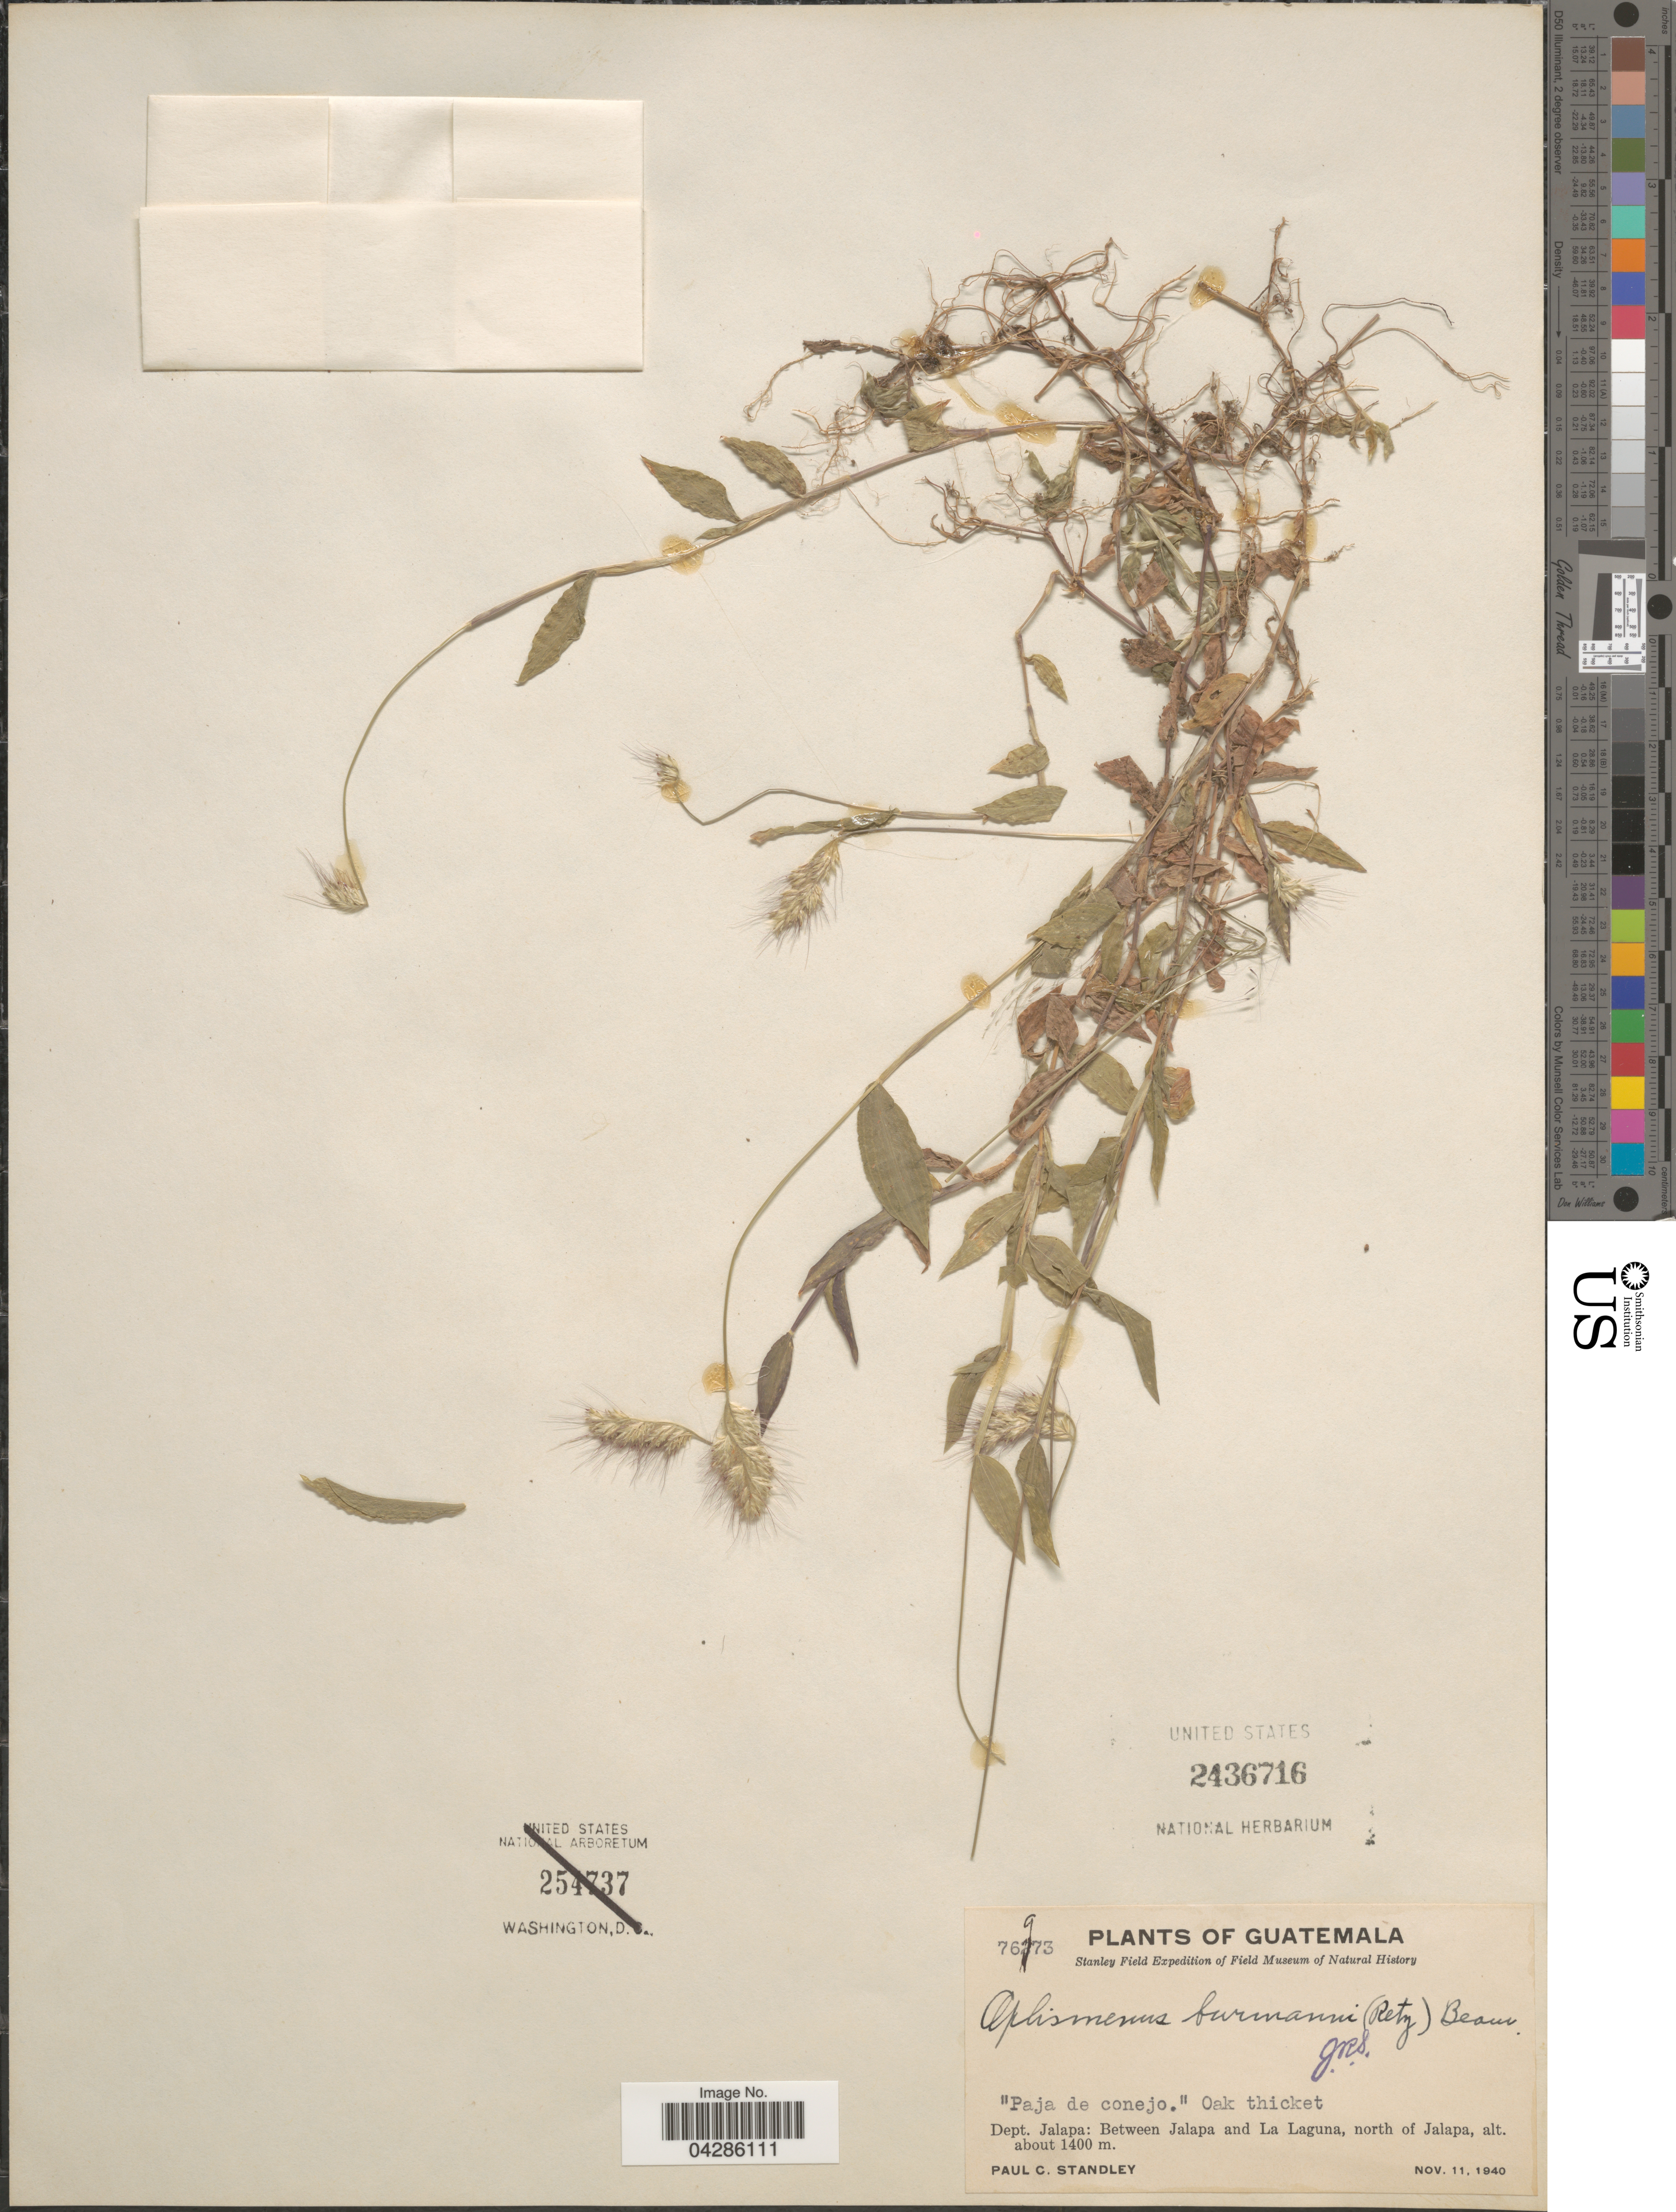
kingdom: Plantae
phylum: Tracheophyta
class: Liliopsida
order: Poales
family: Poaceae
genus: Oplismenus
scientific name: Oplismenus burmannii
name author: (Retz.) P. Beauv.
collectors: P. C. Standley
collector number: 76973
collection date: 1940-11-11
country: Guatemala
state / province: Jalapa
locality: Stanley Field Expedition. "Paja de conejo." Oak thicket. Dept. Jalapa: Between Jalapa and La Laguna, north of Jalapa.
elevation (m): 1400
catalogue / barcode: US 2436716